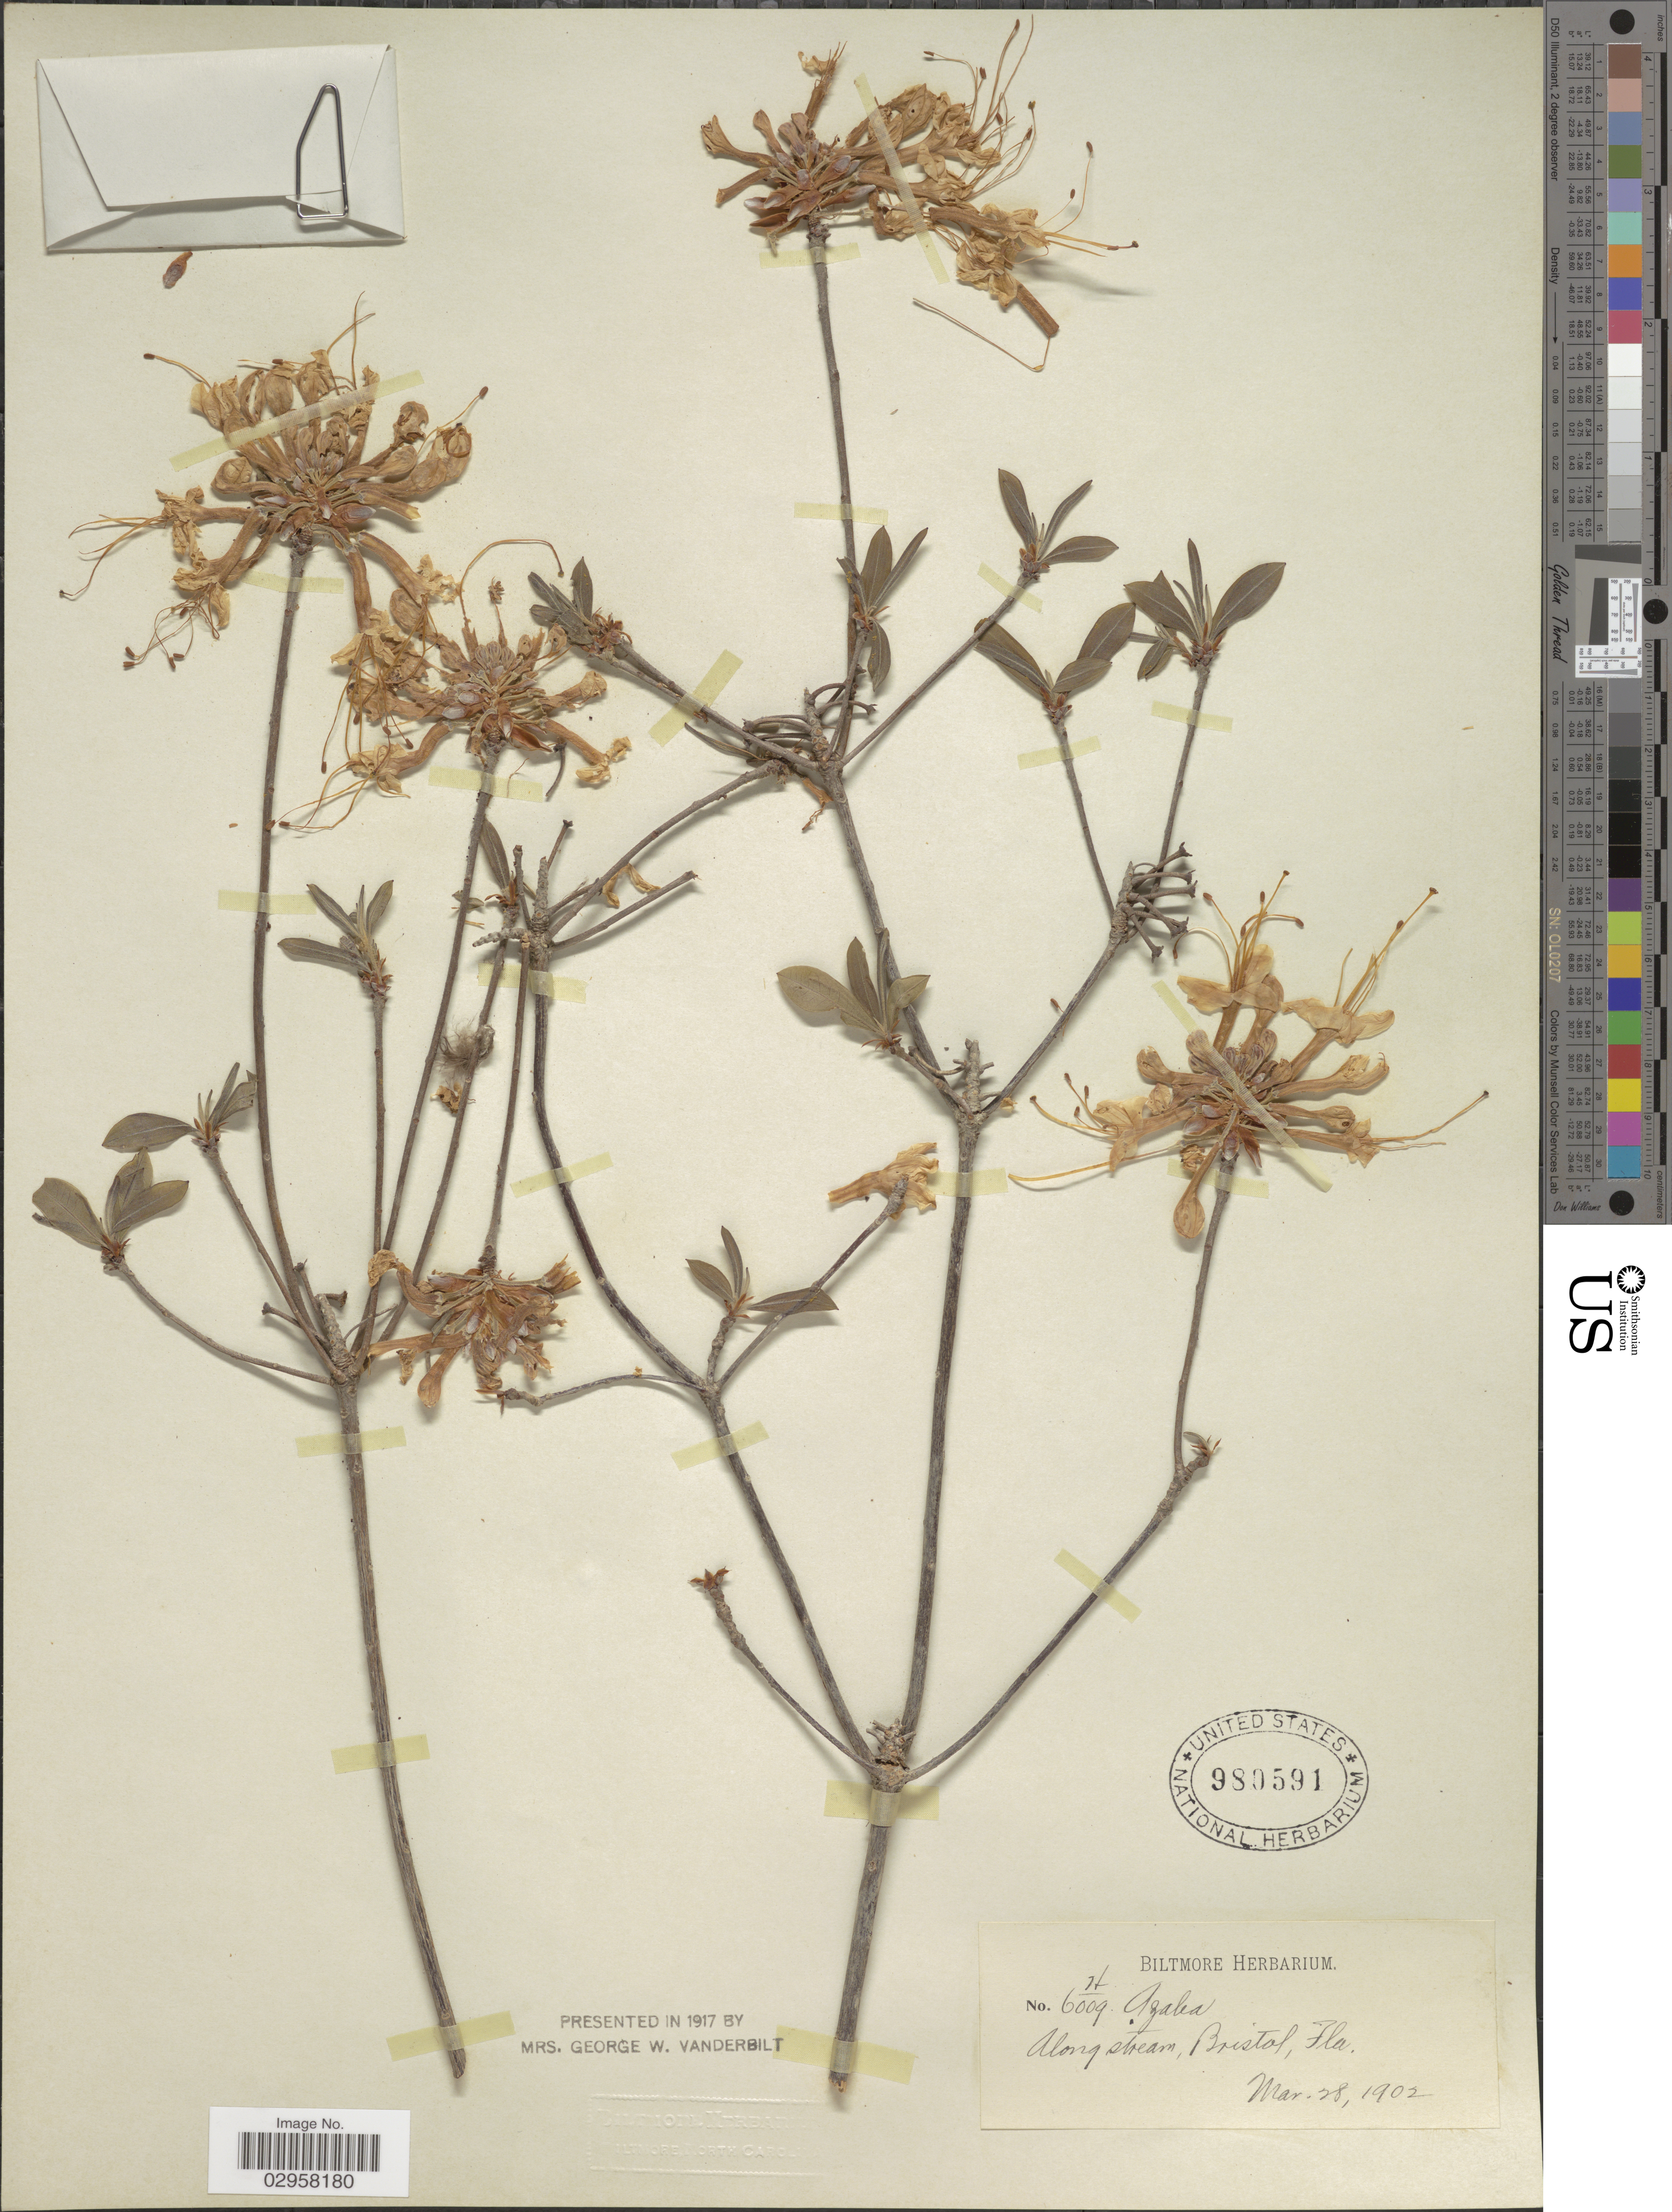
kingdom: Plantae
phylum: Tracheophyta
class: Magnoliopsida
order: Ericales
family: Ericaceae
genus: Rhododendron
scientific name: Rhododendron canescens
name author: (Michx.) Sweet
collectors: ex herb. Biltmore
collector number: H/6009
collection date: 1902-03-28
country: United States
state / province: Florida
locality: Along stream, Bristol.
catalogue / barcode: US 980591